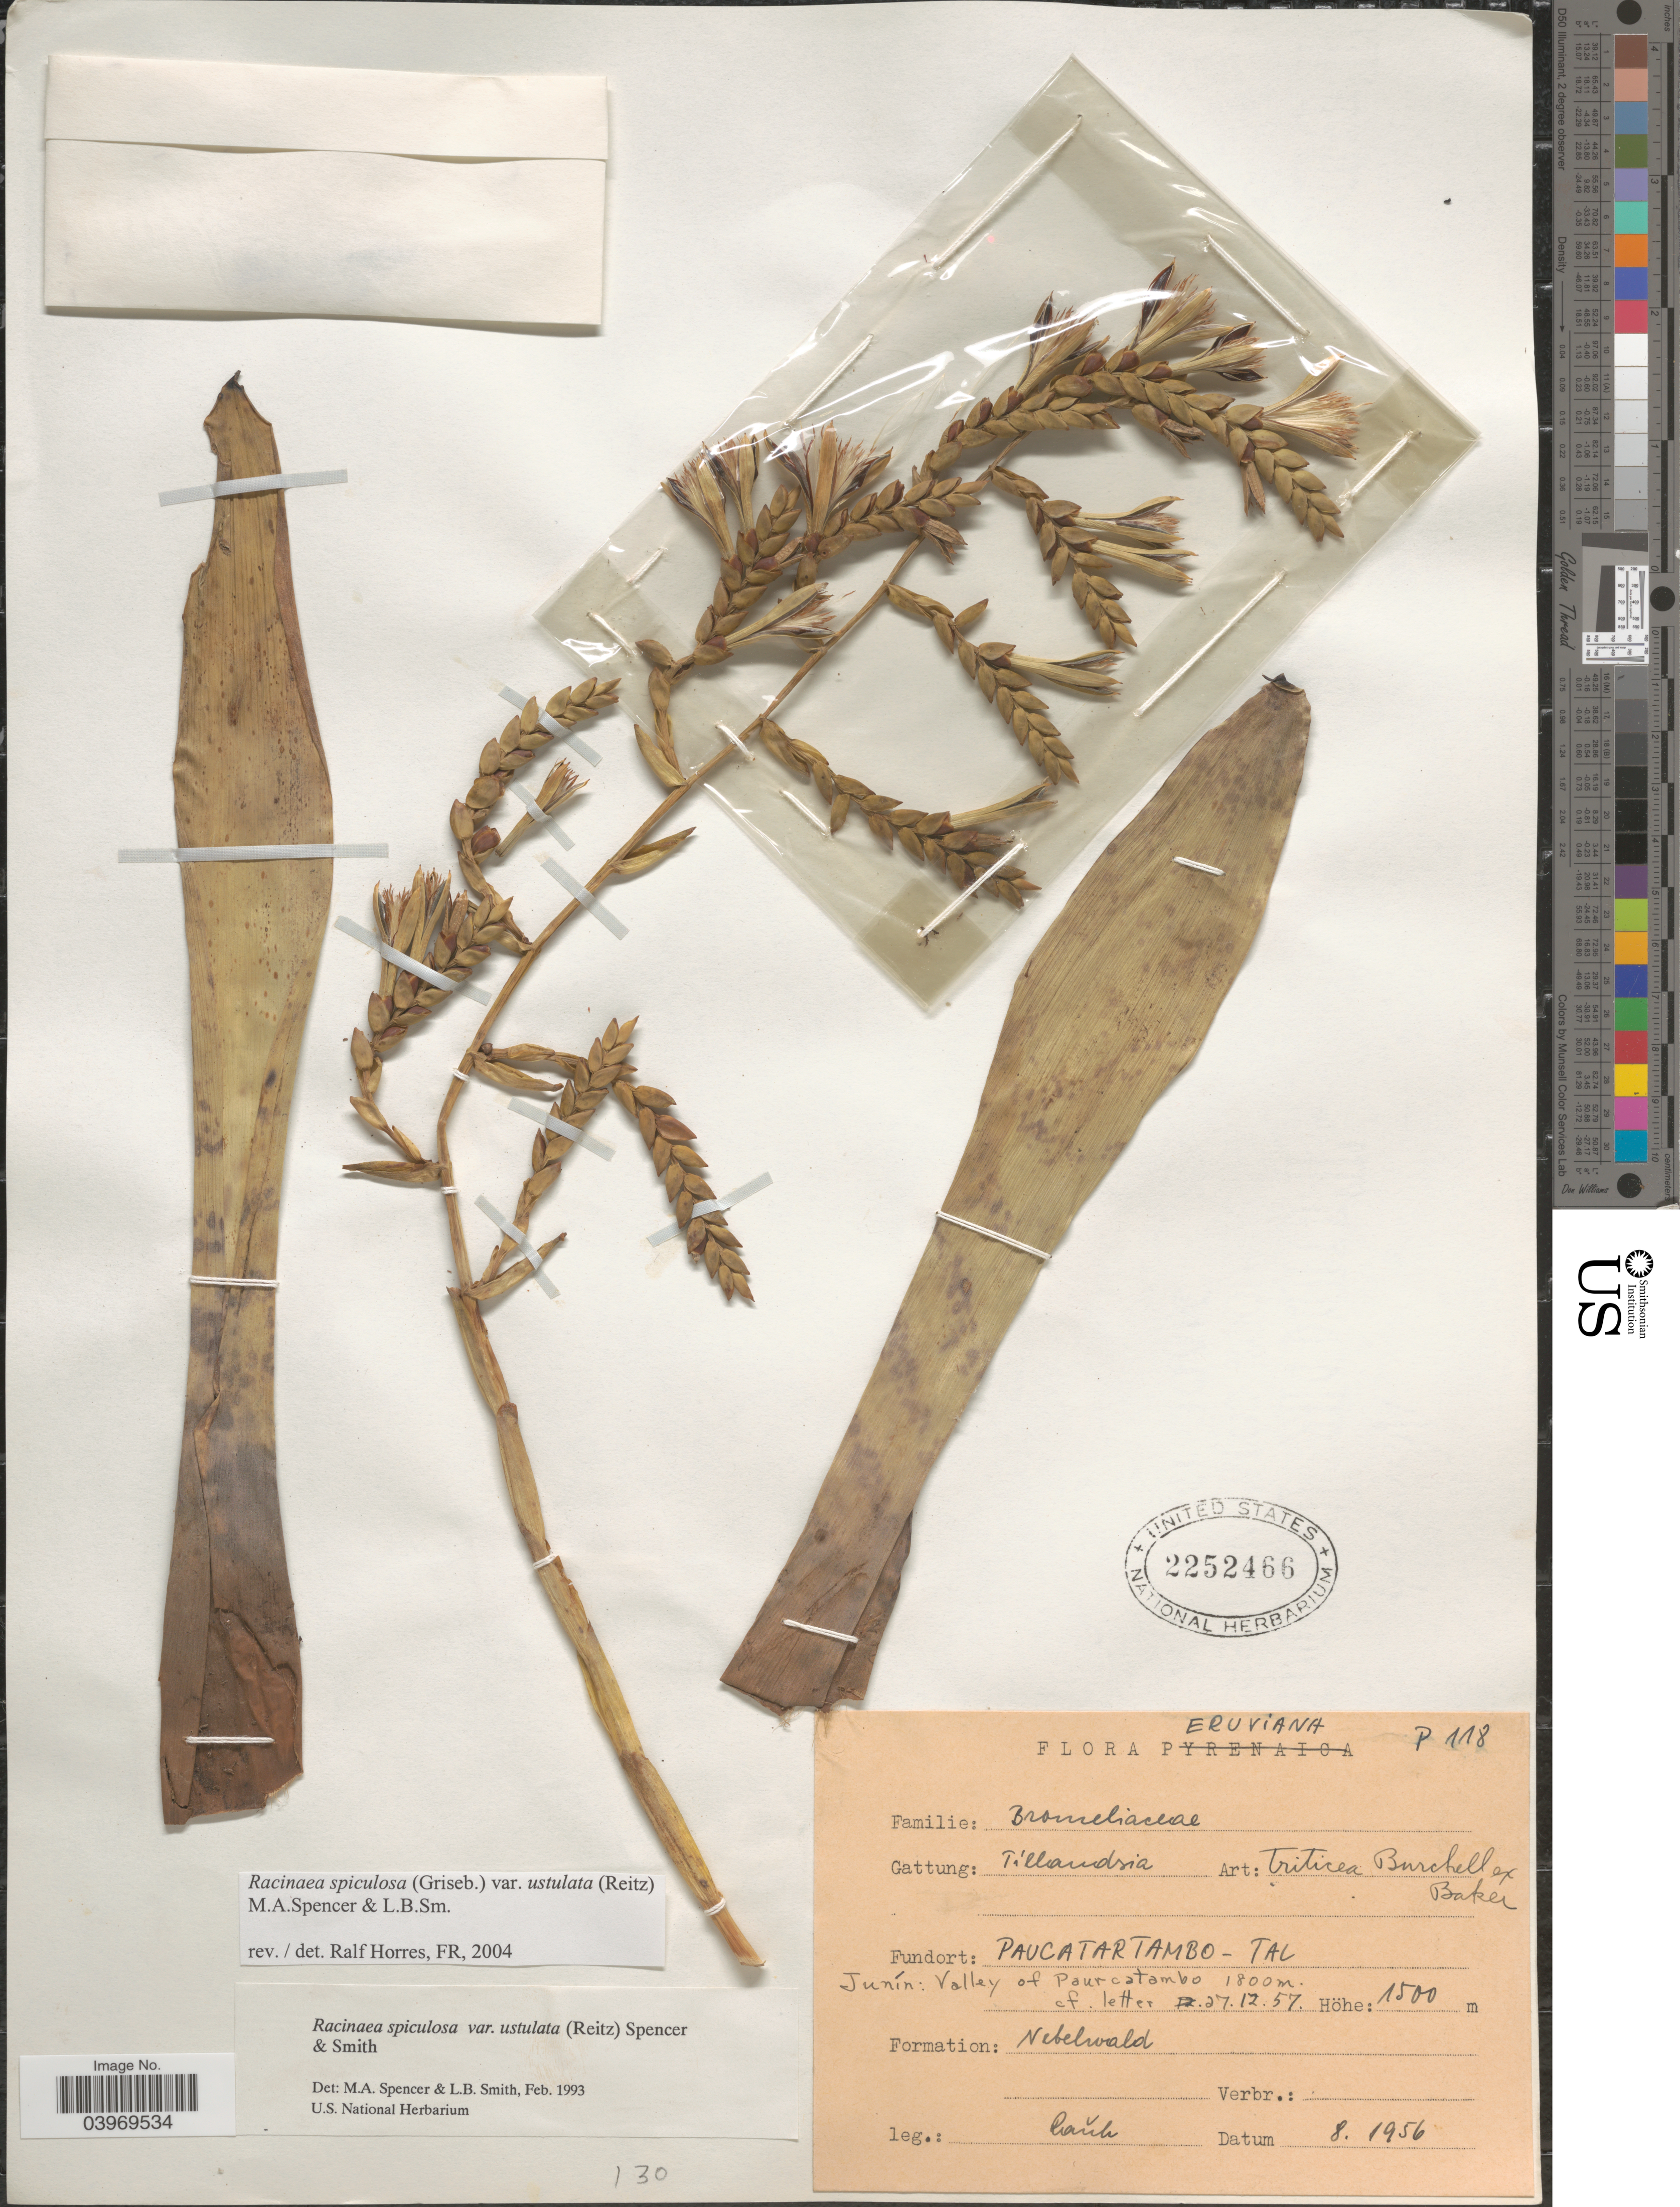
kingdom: Plantae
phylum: Tracheophyta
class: Liliopsida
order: Poales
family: Bromeliaceae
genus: Racinaea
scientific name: Racinaea spiculosa var. ustulata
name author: (Reitz) M.A. Spencer & L.B. Sm.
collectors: -. Rauh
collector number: P118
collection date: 1956-08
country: Peru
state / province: Junín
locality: Paucartambo - Tal. Valley of Paurcatambo.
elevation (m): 1800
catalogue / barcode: US 2252466